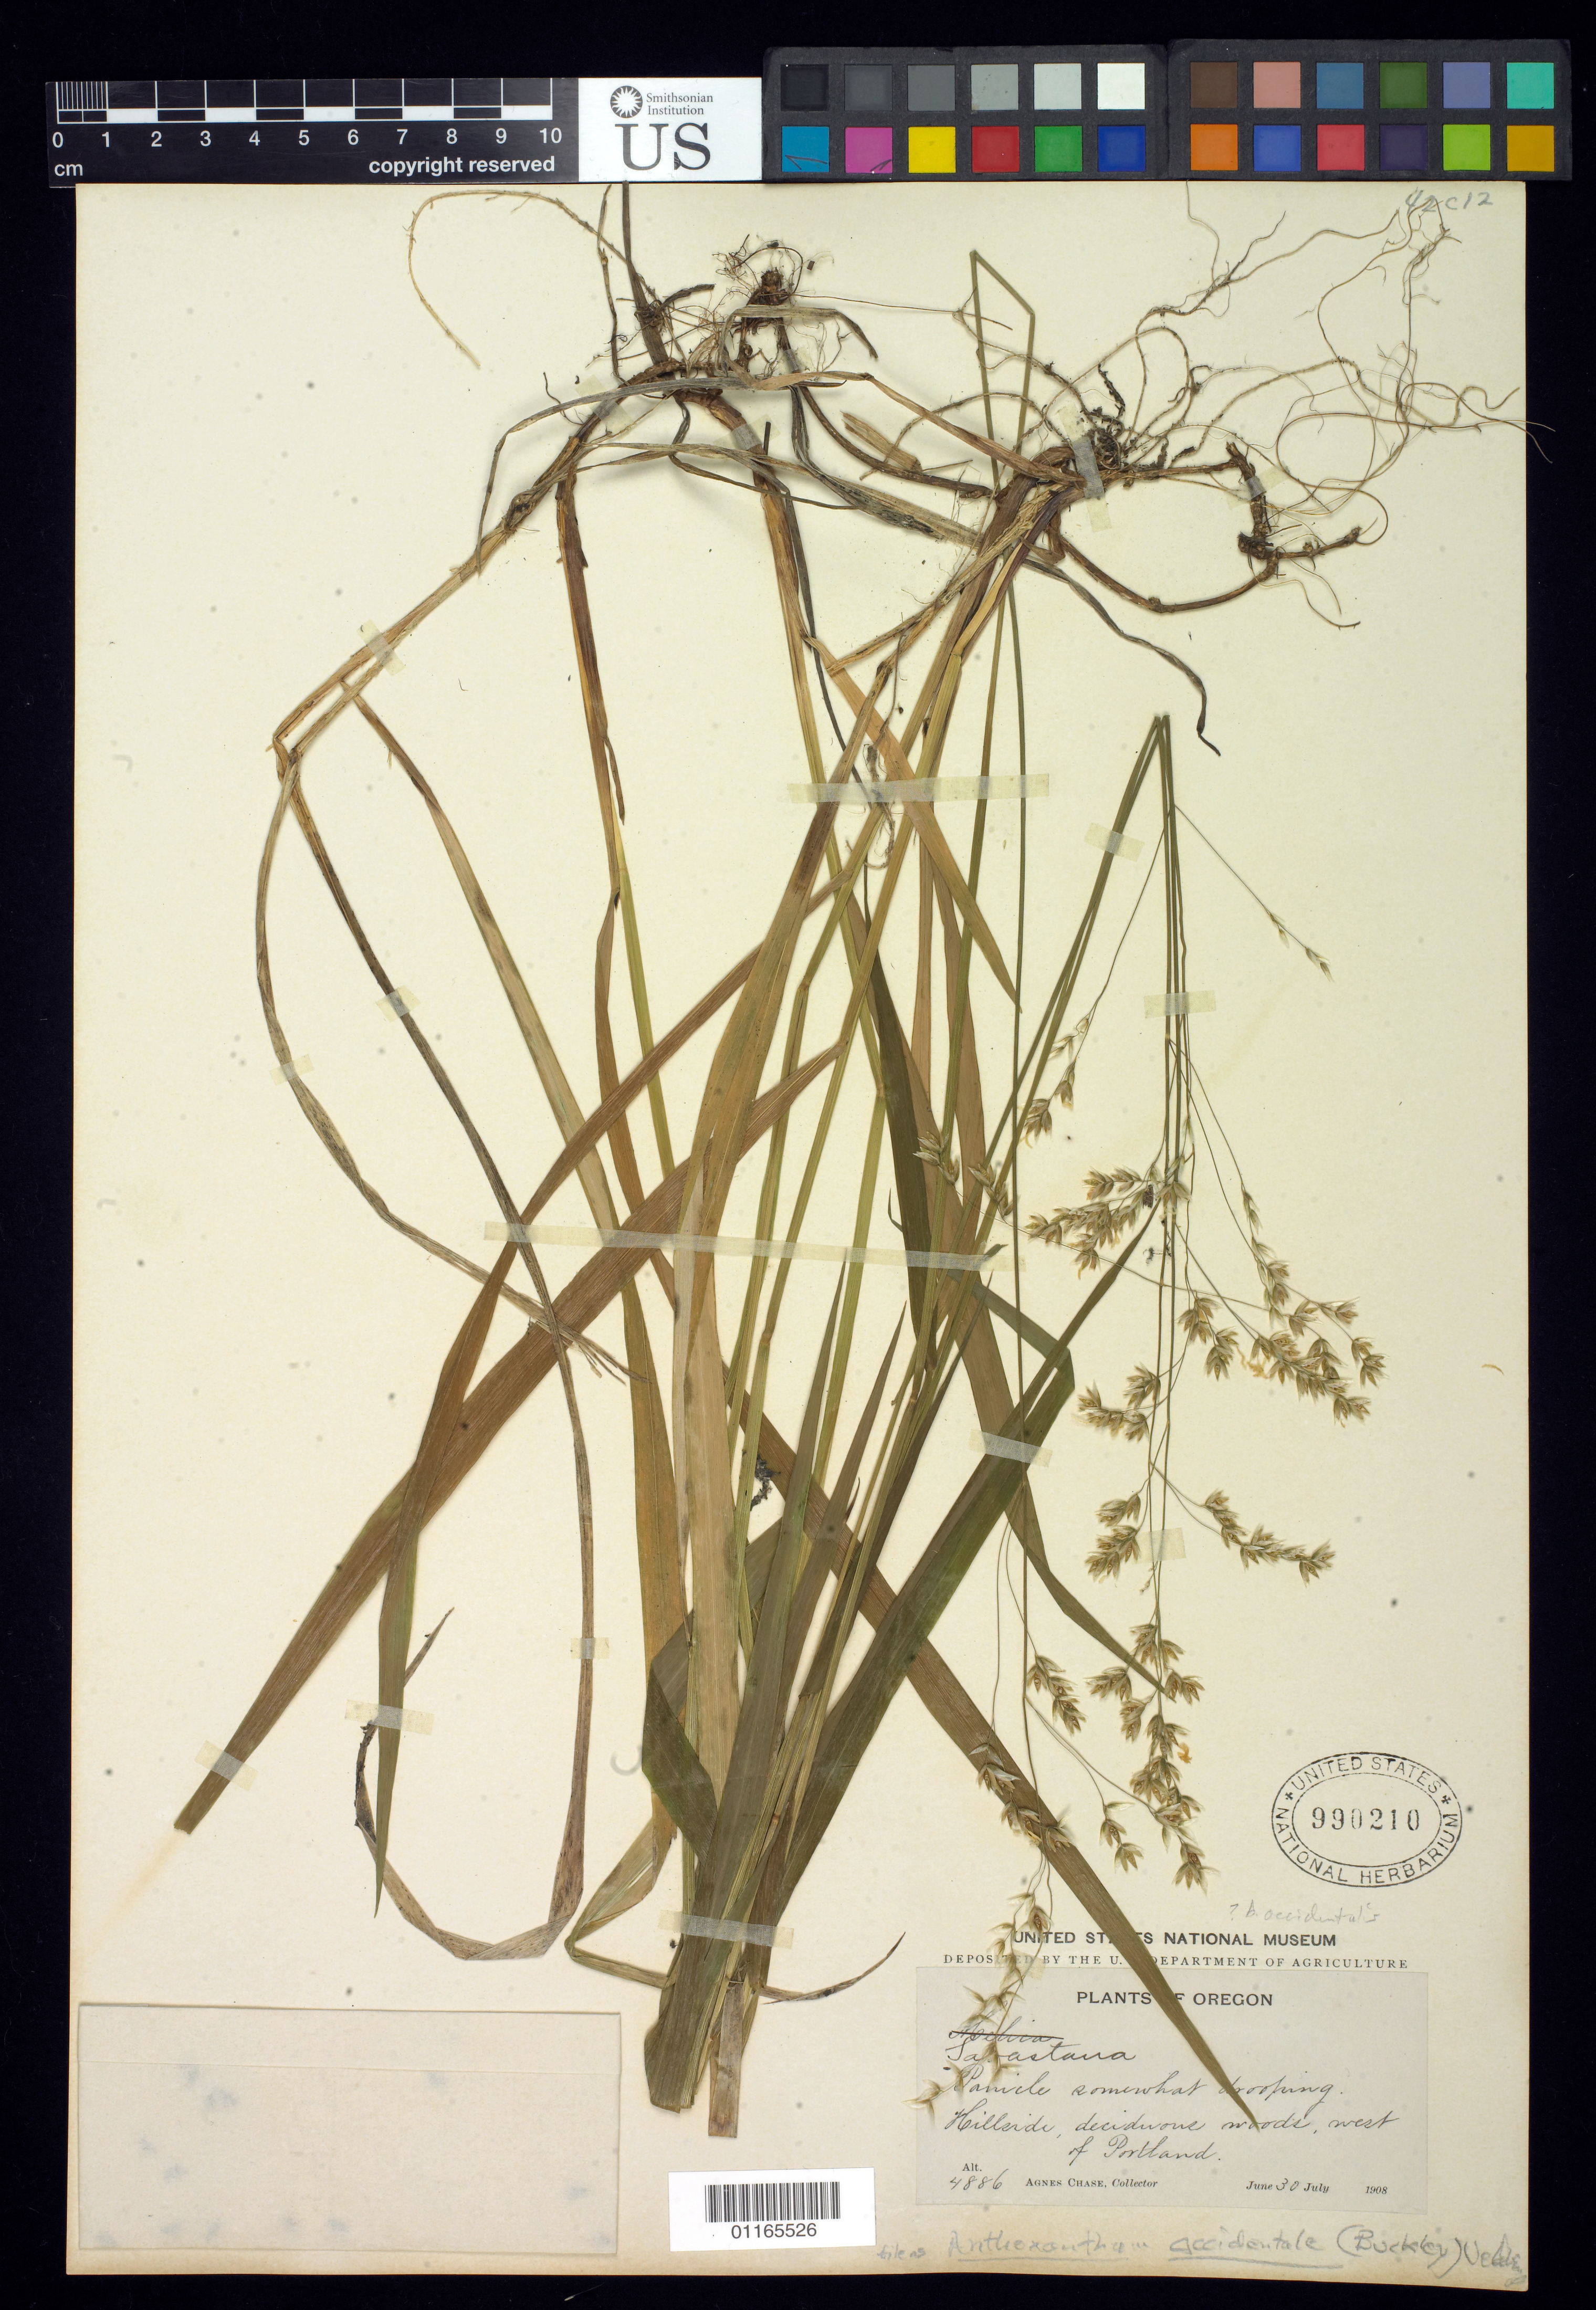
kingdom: Plantae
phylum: Tracheophyta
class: Liliopsida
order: Poales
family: Poaceae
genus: Anthoxanthum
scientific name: Anthoxanthum occidentale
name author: (Buckley) Veldkamp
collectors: A. Chase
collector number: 4886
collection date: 1908-06-30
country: United States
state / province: Oregon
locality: west of Portland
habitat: Hillside, deciduous woods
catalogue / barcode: US 990210